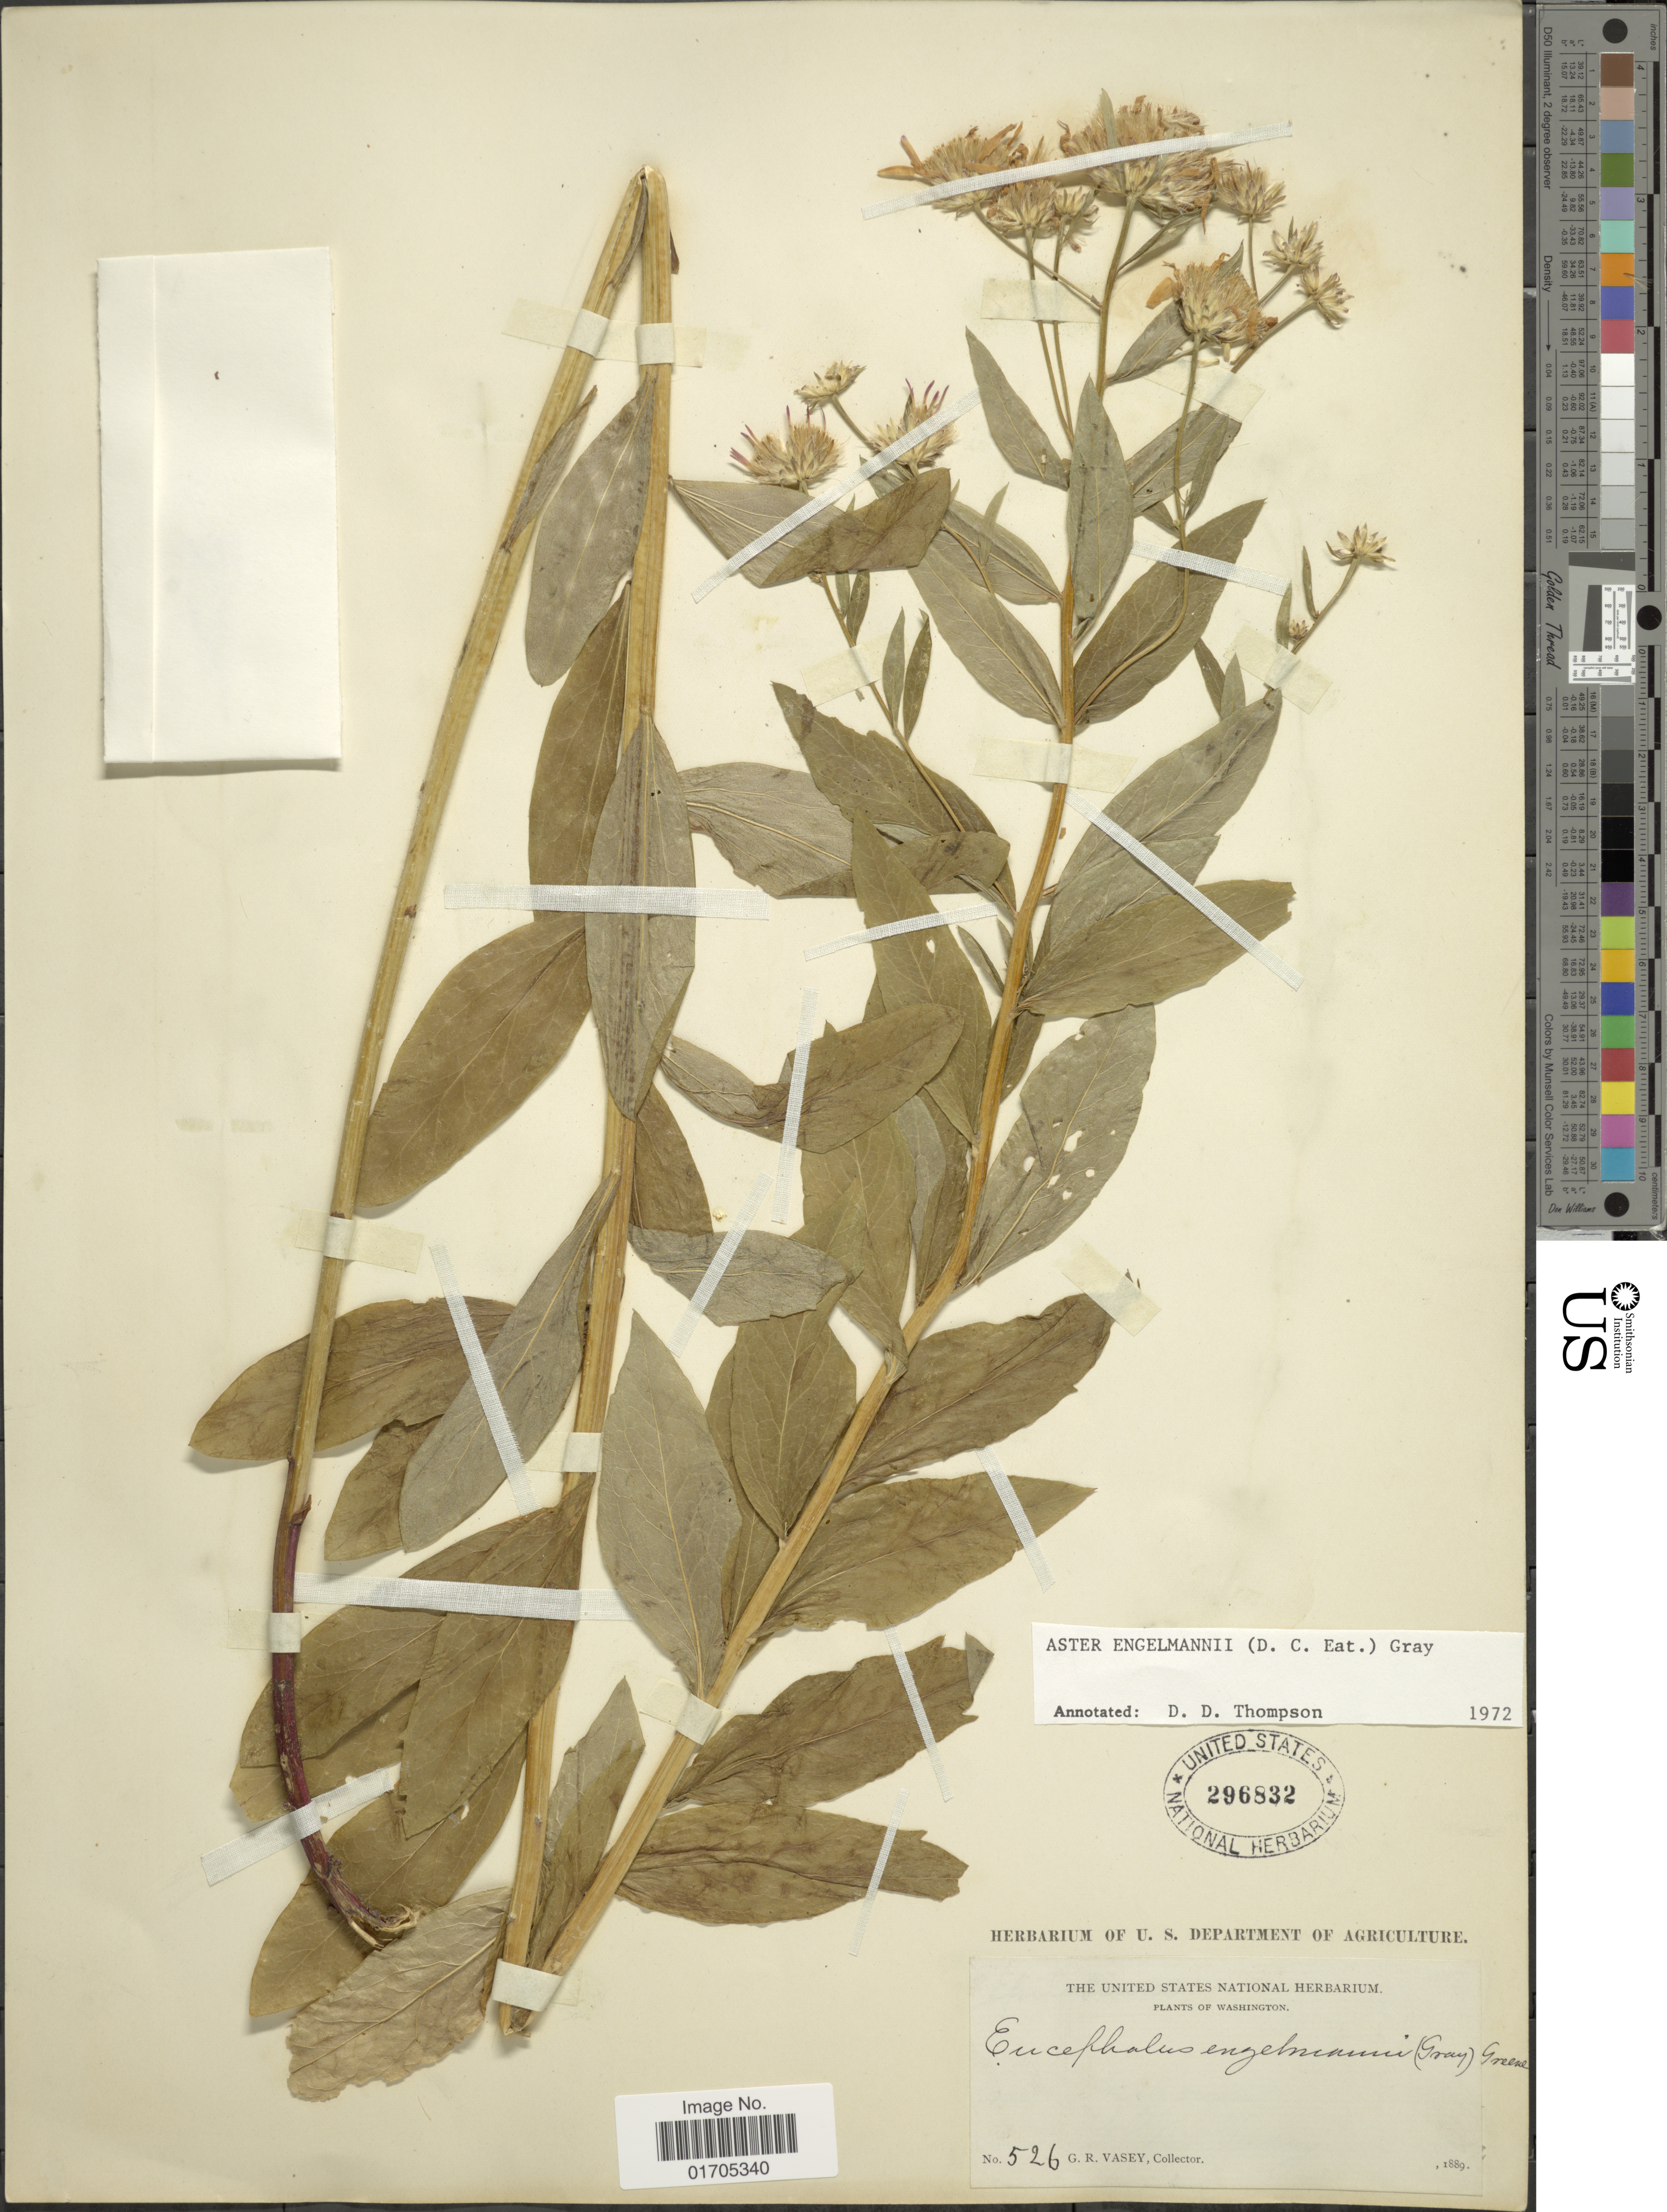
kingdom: Plantae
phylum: Tracheophyta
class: Magnoliopsida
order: Asterales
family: Asteraceae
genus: Eucephalus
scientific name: Eucephalus engelmannii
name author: (D.C. Eaton) Greene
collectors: G. R. Vasey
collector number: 526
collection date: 1889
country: United States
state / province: Washington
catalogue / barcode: US 296832